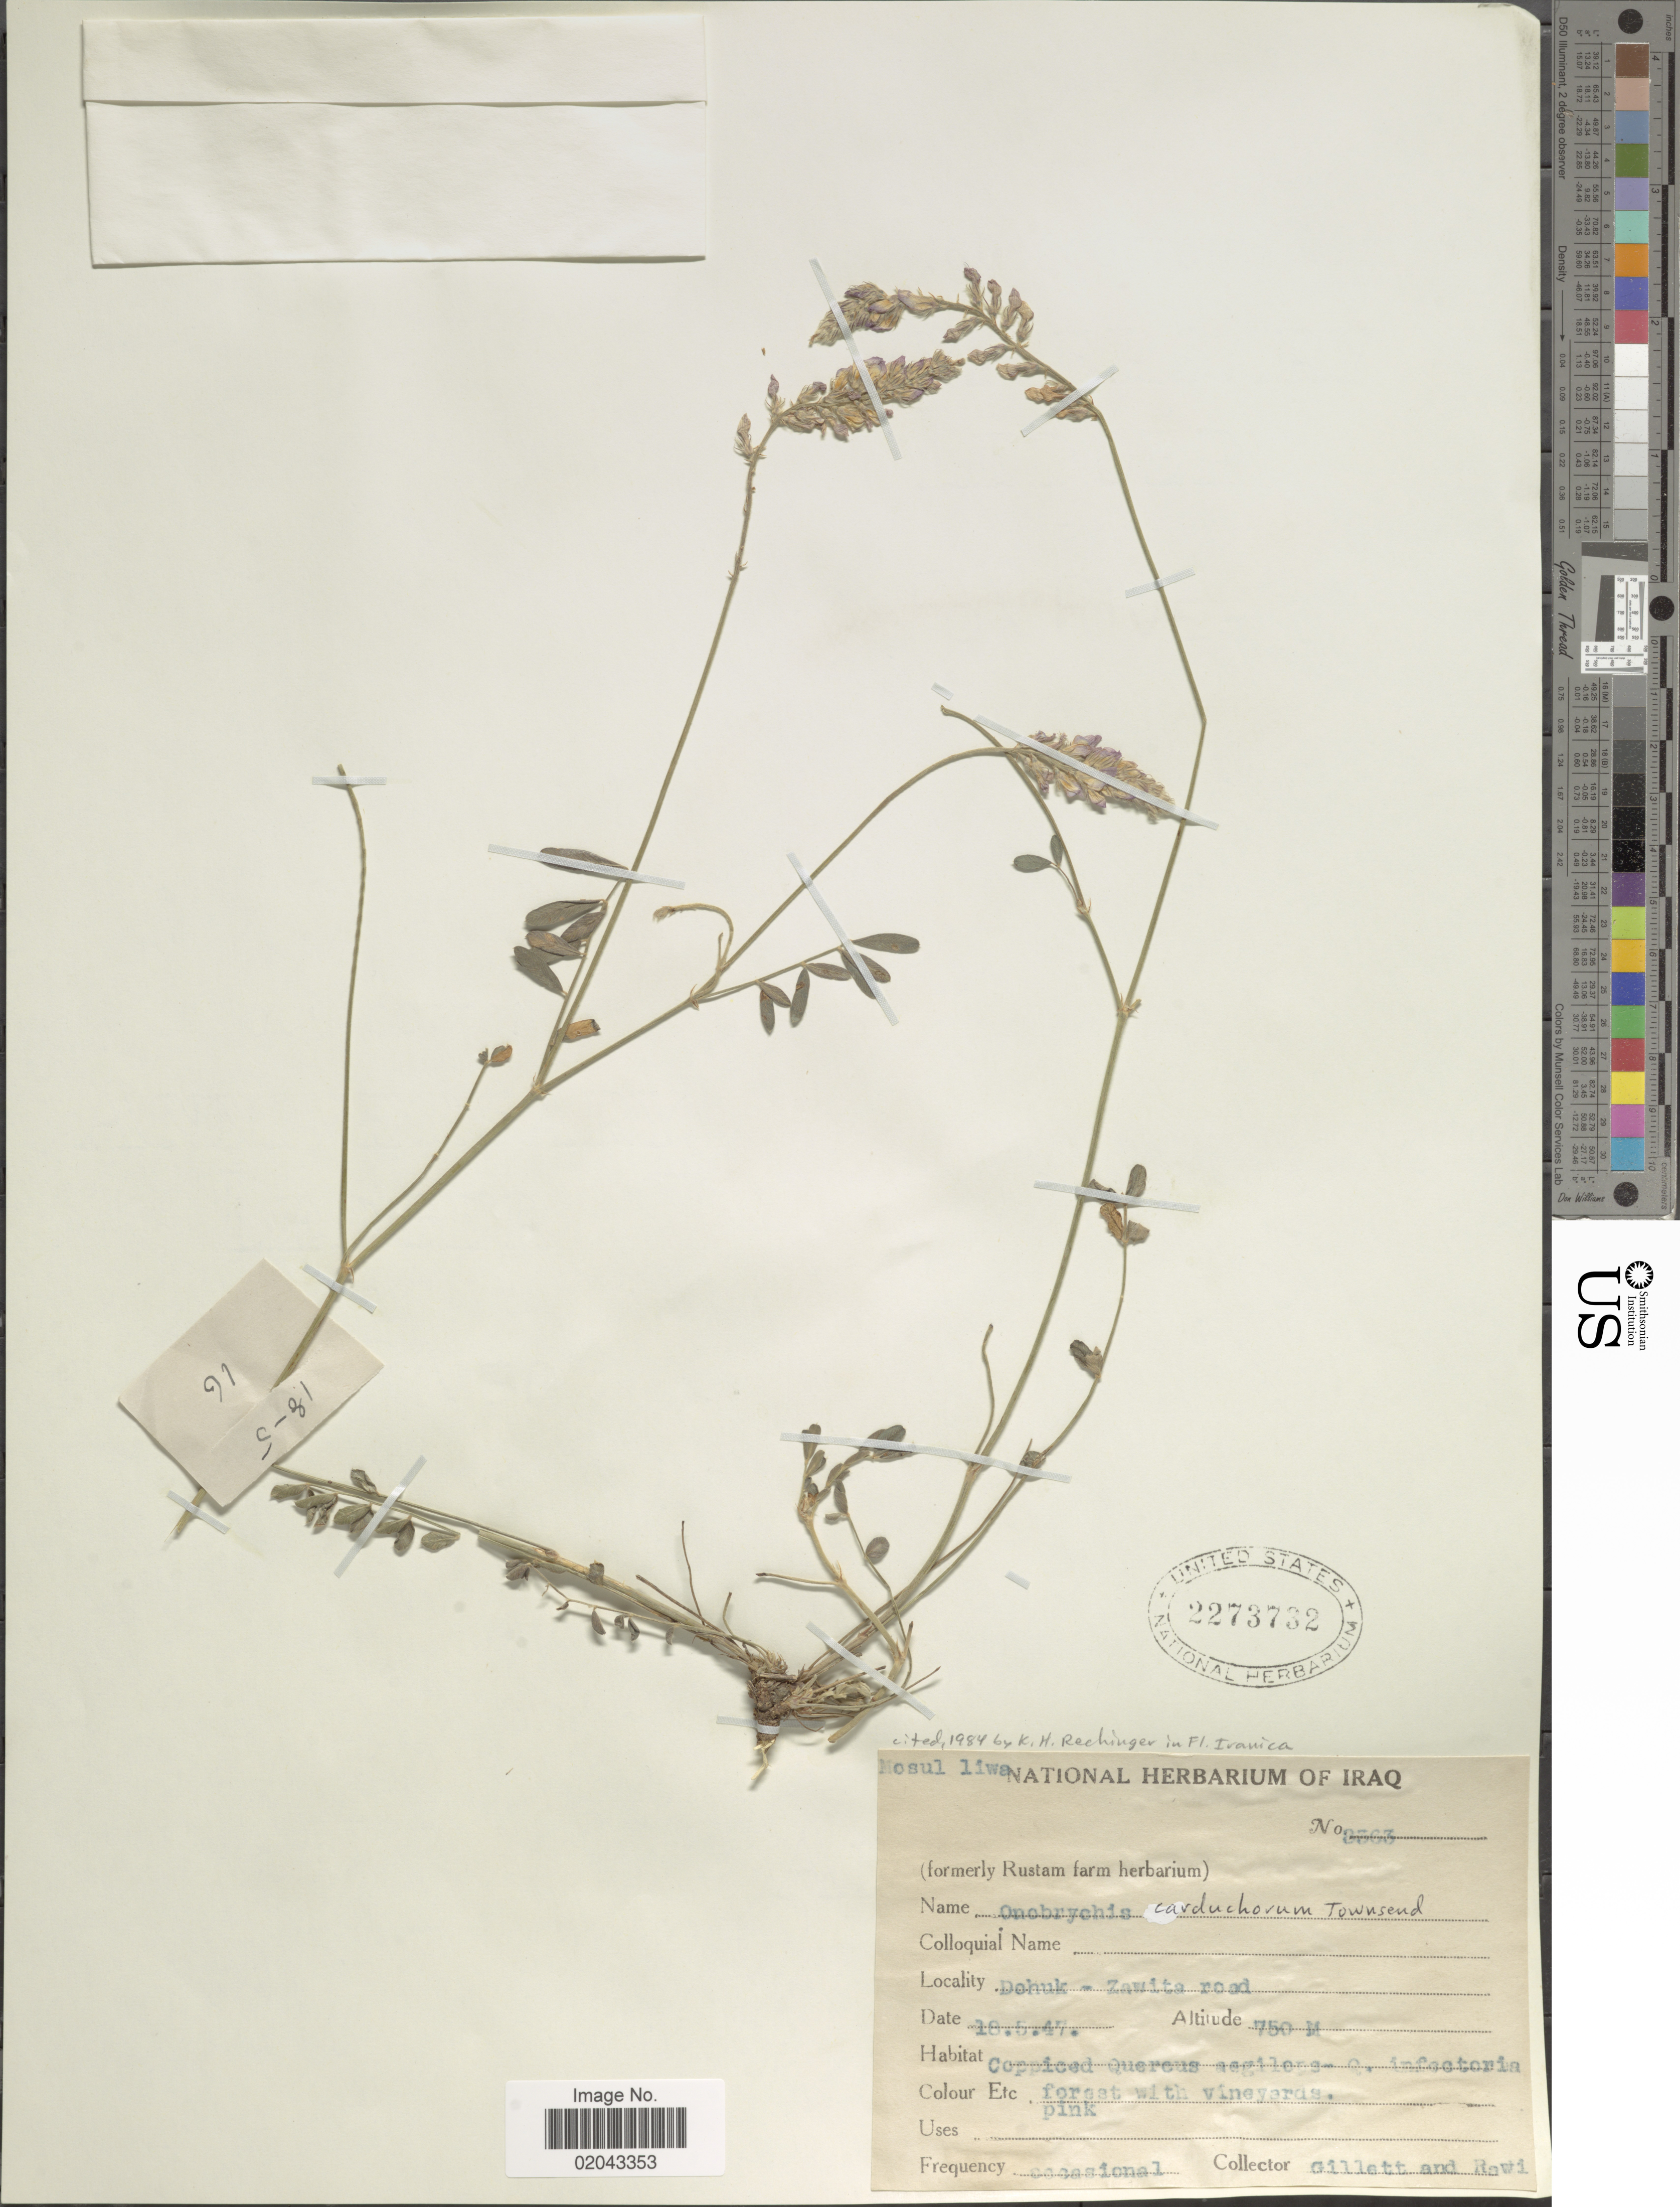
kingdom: Plantae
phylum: Tracheophyta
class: Magnoliopsida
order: Fabales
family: Fabaceae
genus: Onobrychis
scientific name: Onobrychis carduchorum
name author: C. C. Towns.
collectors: Gillett, -- & -. Rawi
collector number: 8363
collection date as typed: Transcribed d/m/y: 18/5/47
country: Iraq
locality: Dahuk, Zawita road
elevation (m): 750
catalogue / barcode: US 2273732